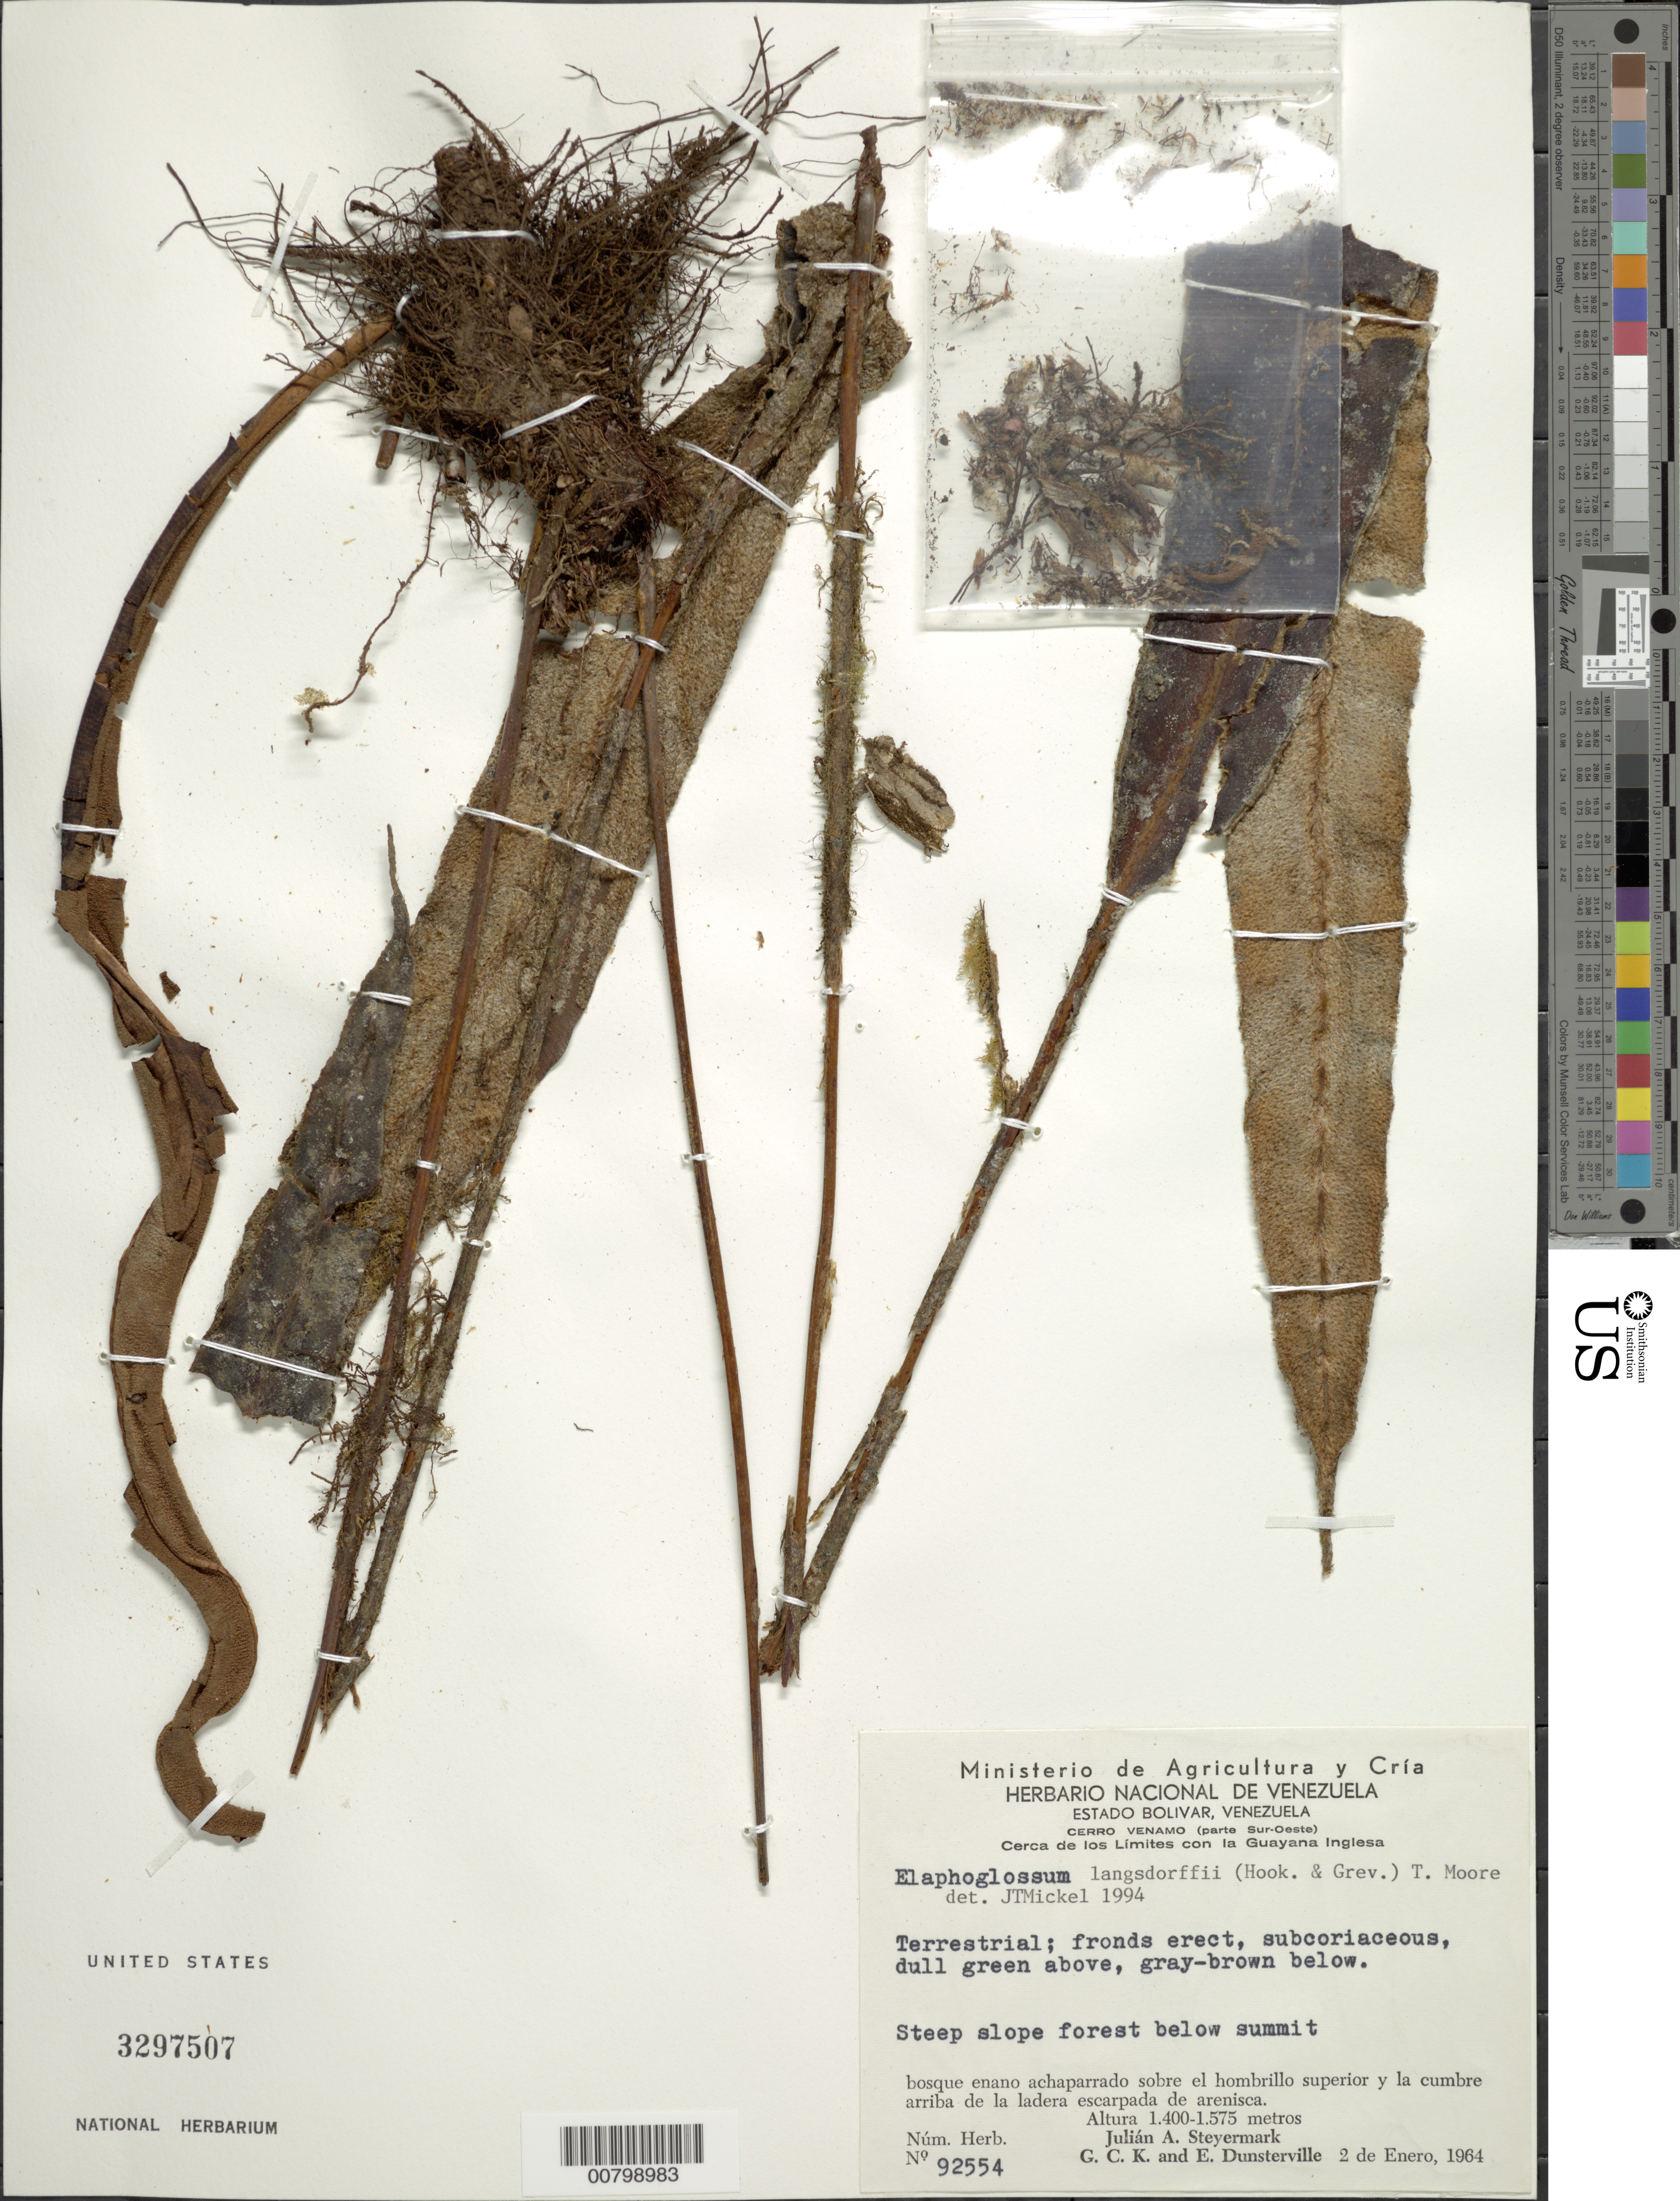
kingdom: Plantae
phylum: Tracheophyta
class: Polypodiopsida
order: Polypodiales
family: Dryopteridaceae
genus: Elaphoglossum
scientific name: Elaphoglossum langsdorffii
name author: (Hook. & Grev.) T. Moore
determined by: Mickel, J. T., (NY), New York Botanical Garden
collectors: J. Steyermark, G. C. K. Dunsterville & E. Dunsterville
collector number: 92554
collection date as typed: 2-Jan-64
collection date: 1964-01-02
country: Venezuela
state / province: Bolívar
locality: Cerro Venamo, cerca de los limites con la Guayana Inglesa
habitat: Steep slope forest below summit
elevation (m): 1400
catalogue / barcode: US 3297507